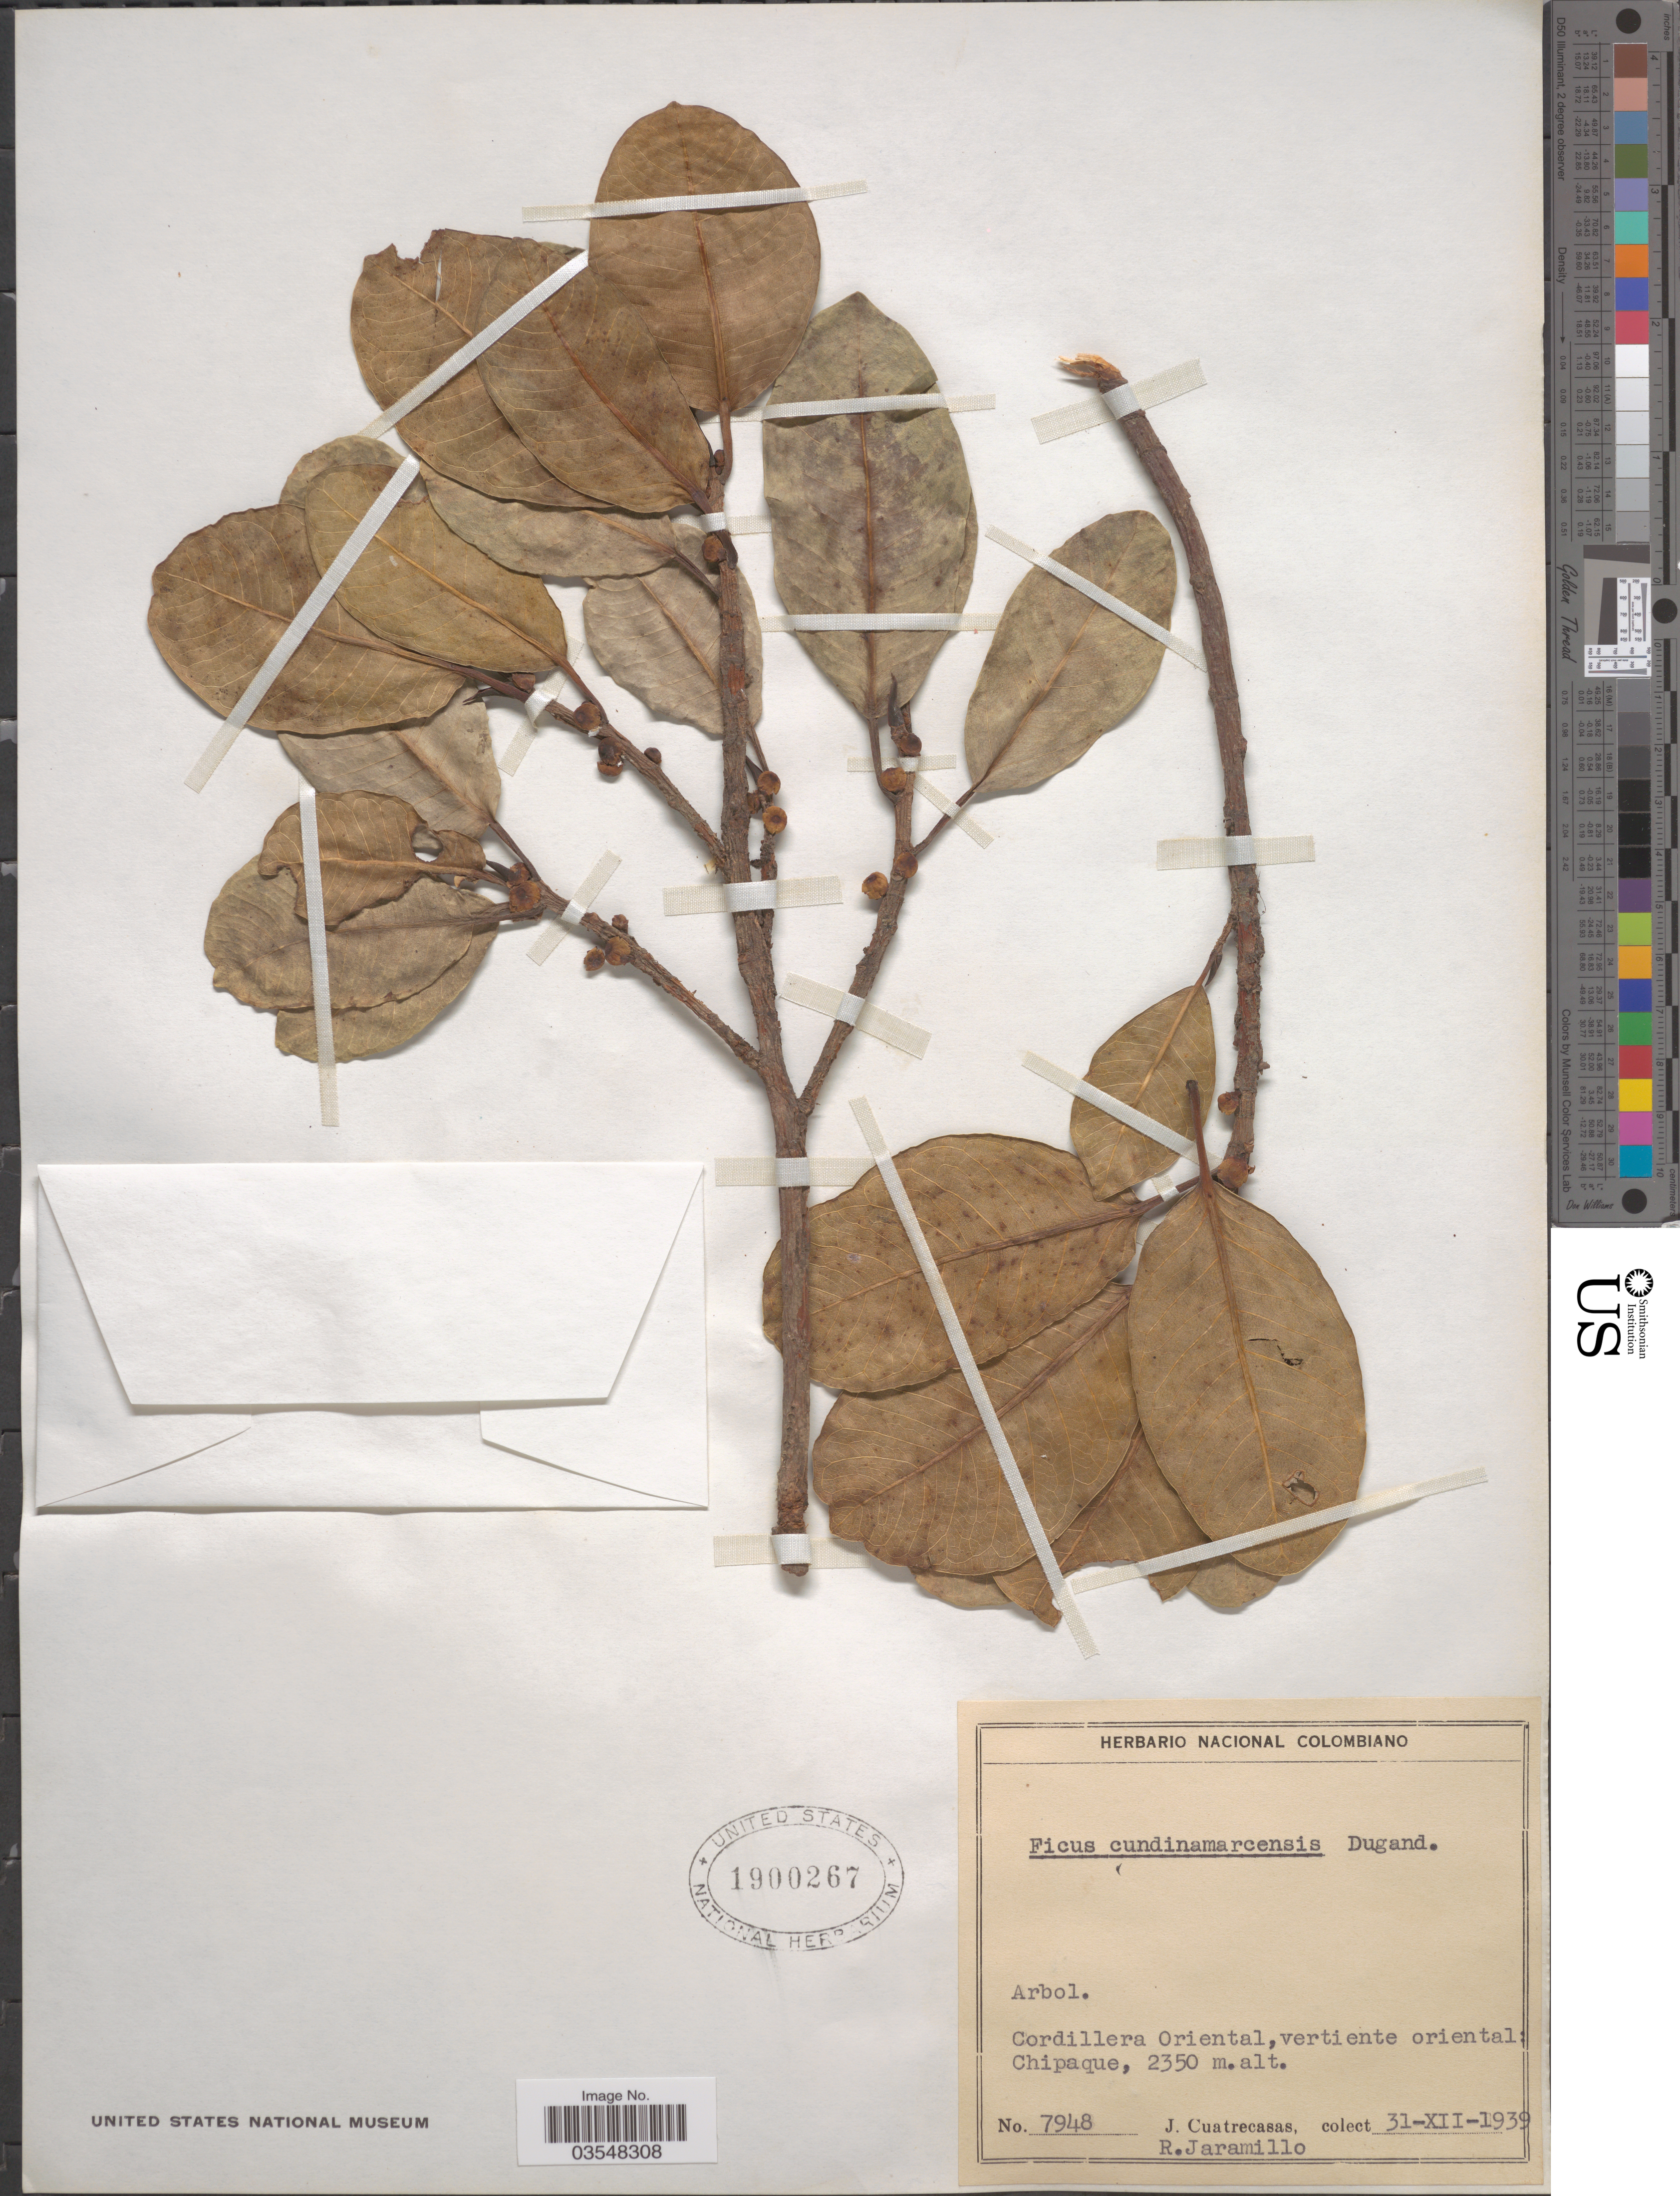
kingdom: Plantae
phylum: Tracheophyta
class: Magnoliopsida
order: Rosales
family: Moraceae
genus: Ficus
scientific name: Ficus cundinamarcensis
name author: Dugand G.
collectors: J. Cuatrecasas & R. Jaramillo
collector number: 7948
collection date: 1939-12-31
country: Colombia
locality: Cordillera Oriental, vertiente oriental: Chipaque.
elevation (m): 2350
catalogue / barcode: US 1900267